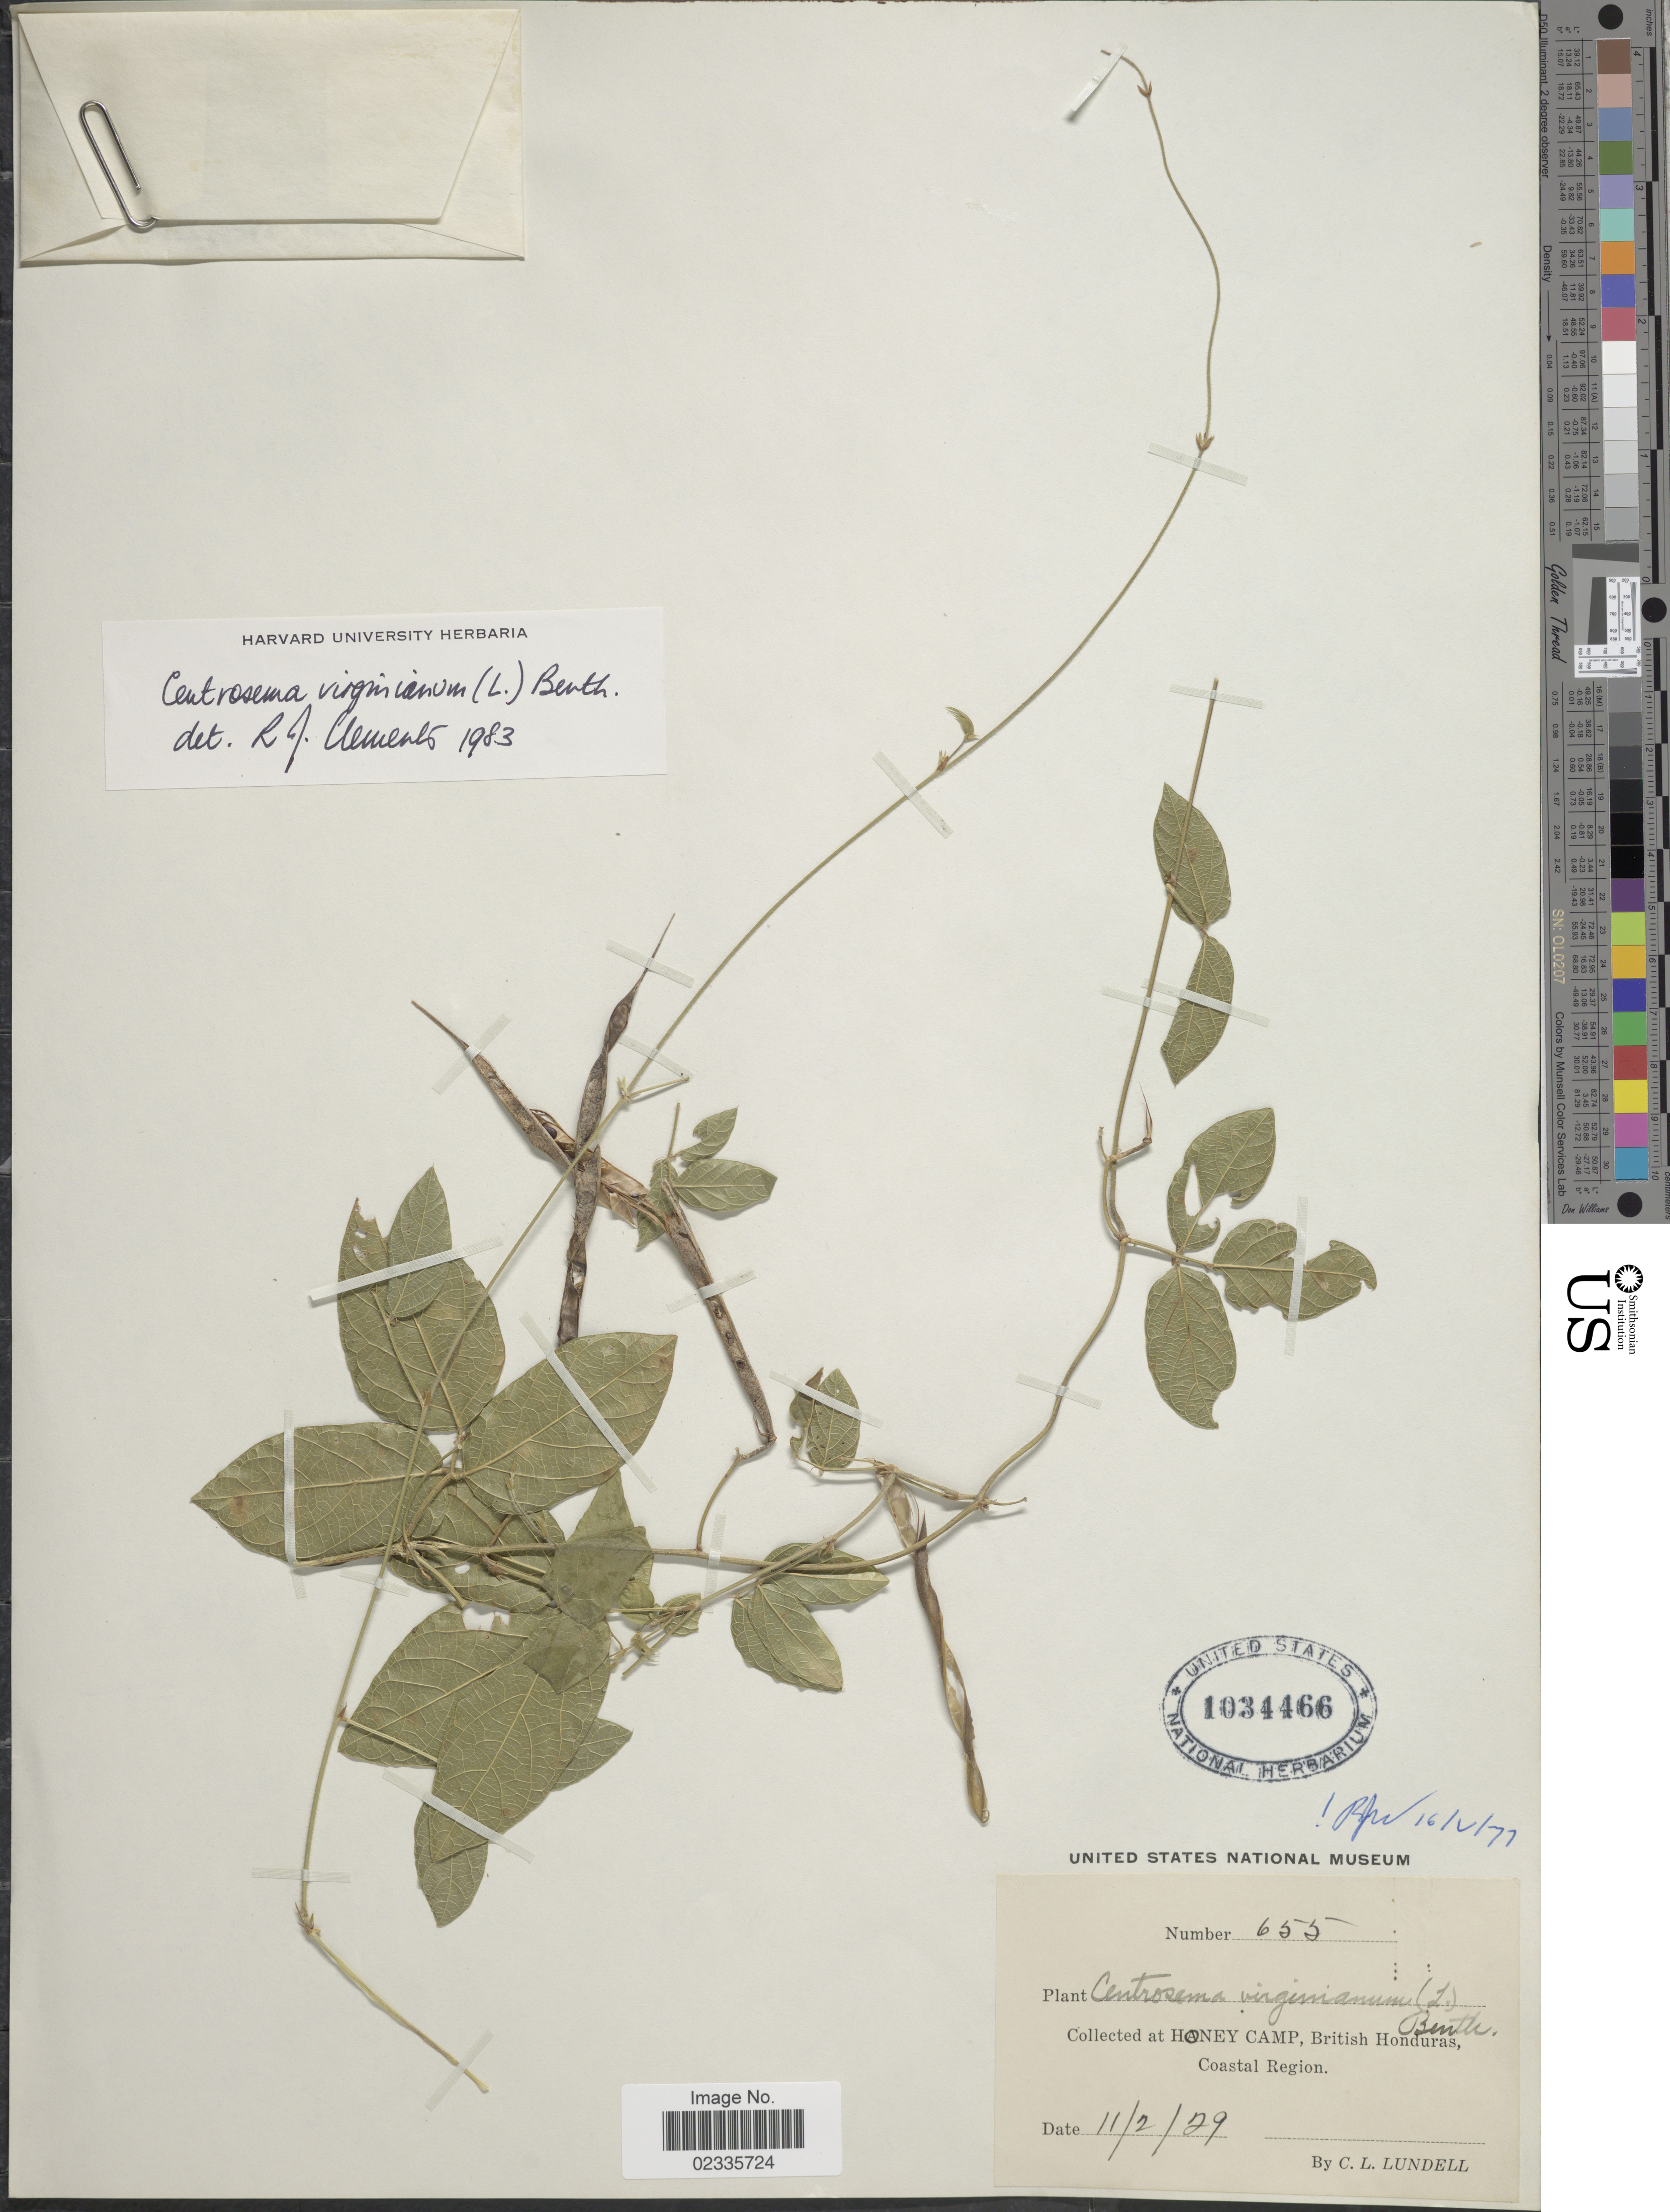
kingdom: Plantae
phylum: Tracheophyta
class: Magnoliopsida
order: Fabales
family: Fabaceae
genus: Centrosema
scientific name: Centrosema virginianum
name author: (L.) Benth.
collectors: C. L. Lundell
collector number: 655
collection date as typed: Transcribed d/m/y: 11/2/29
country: Belize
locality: Honey Camp, British Honduras, Coastal Region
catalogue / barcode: US 1034466